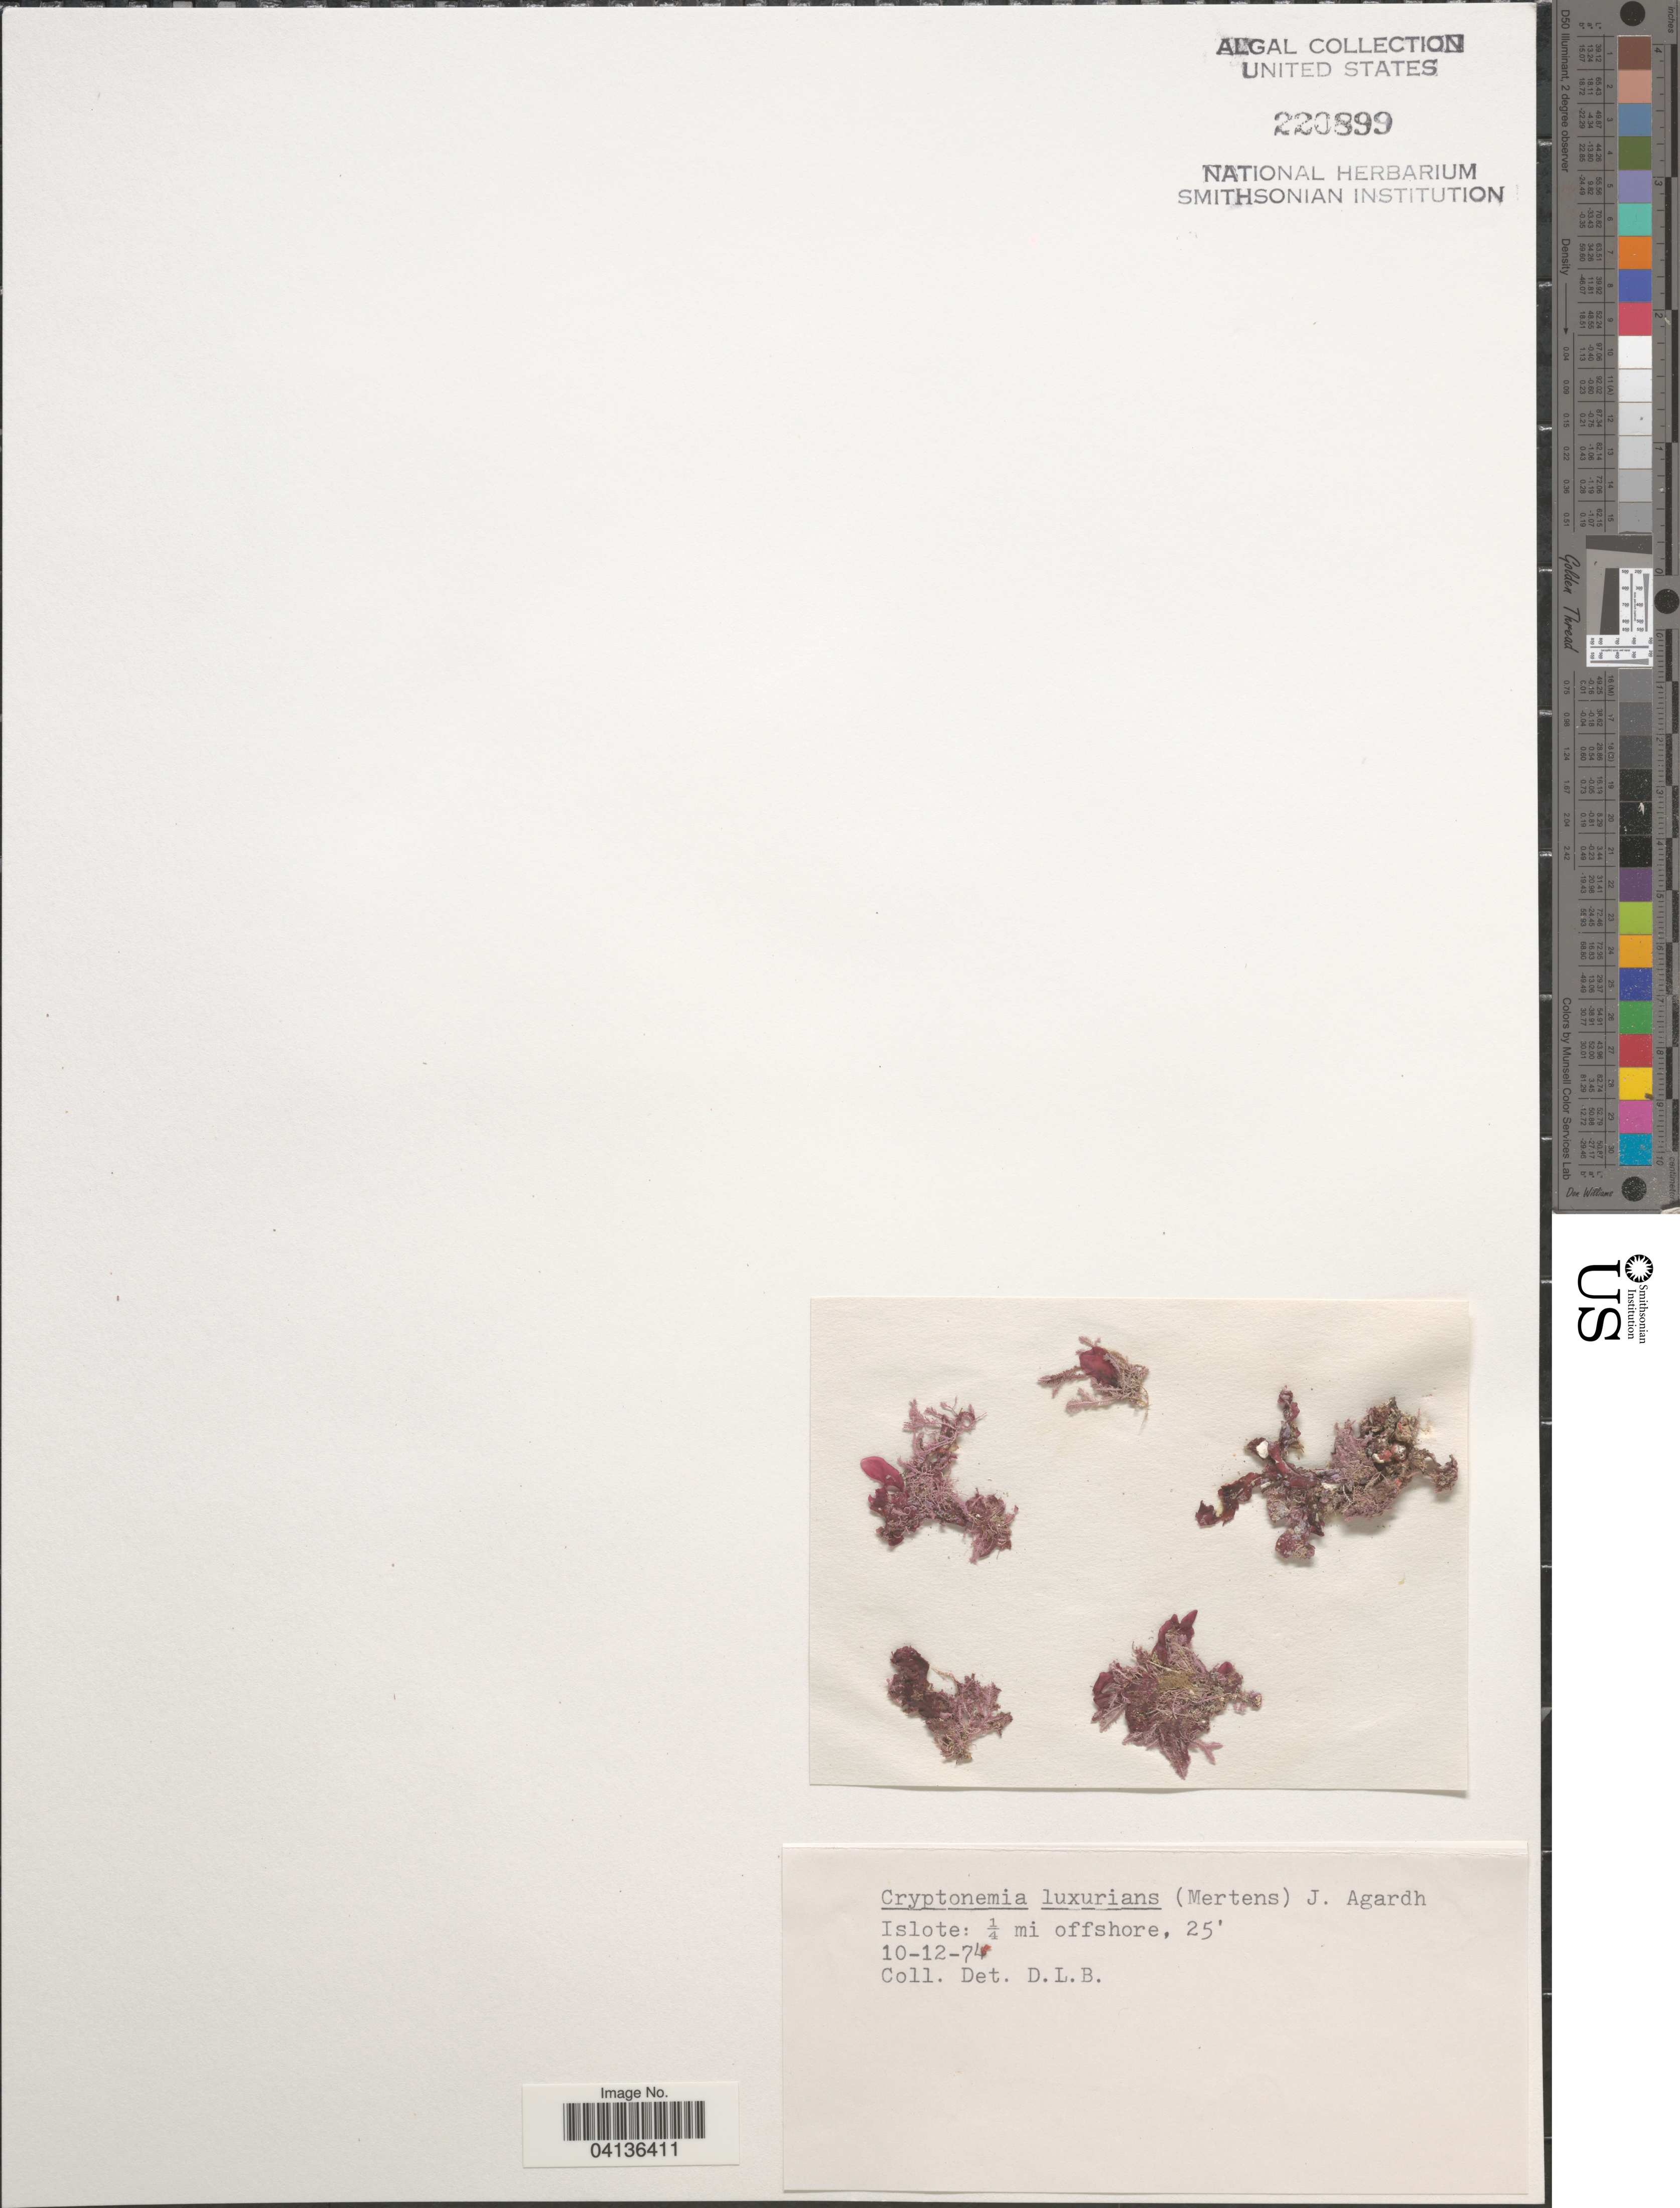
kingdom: Plantae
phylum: Rhodophyta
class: Florideophyceae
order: Halymeniales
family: Halymeniaceae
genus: Cryptonemia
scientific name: Cryptonemia seminervis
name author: (C. Agardh) J. Agardh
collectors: D. L. B.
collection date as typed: Transcribed d/m/y: 10/12/74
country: Puerto Rico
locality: Islote: ¼ mi offshore.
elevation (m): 8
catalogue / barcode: US 220899